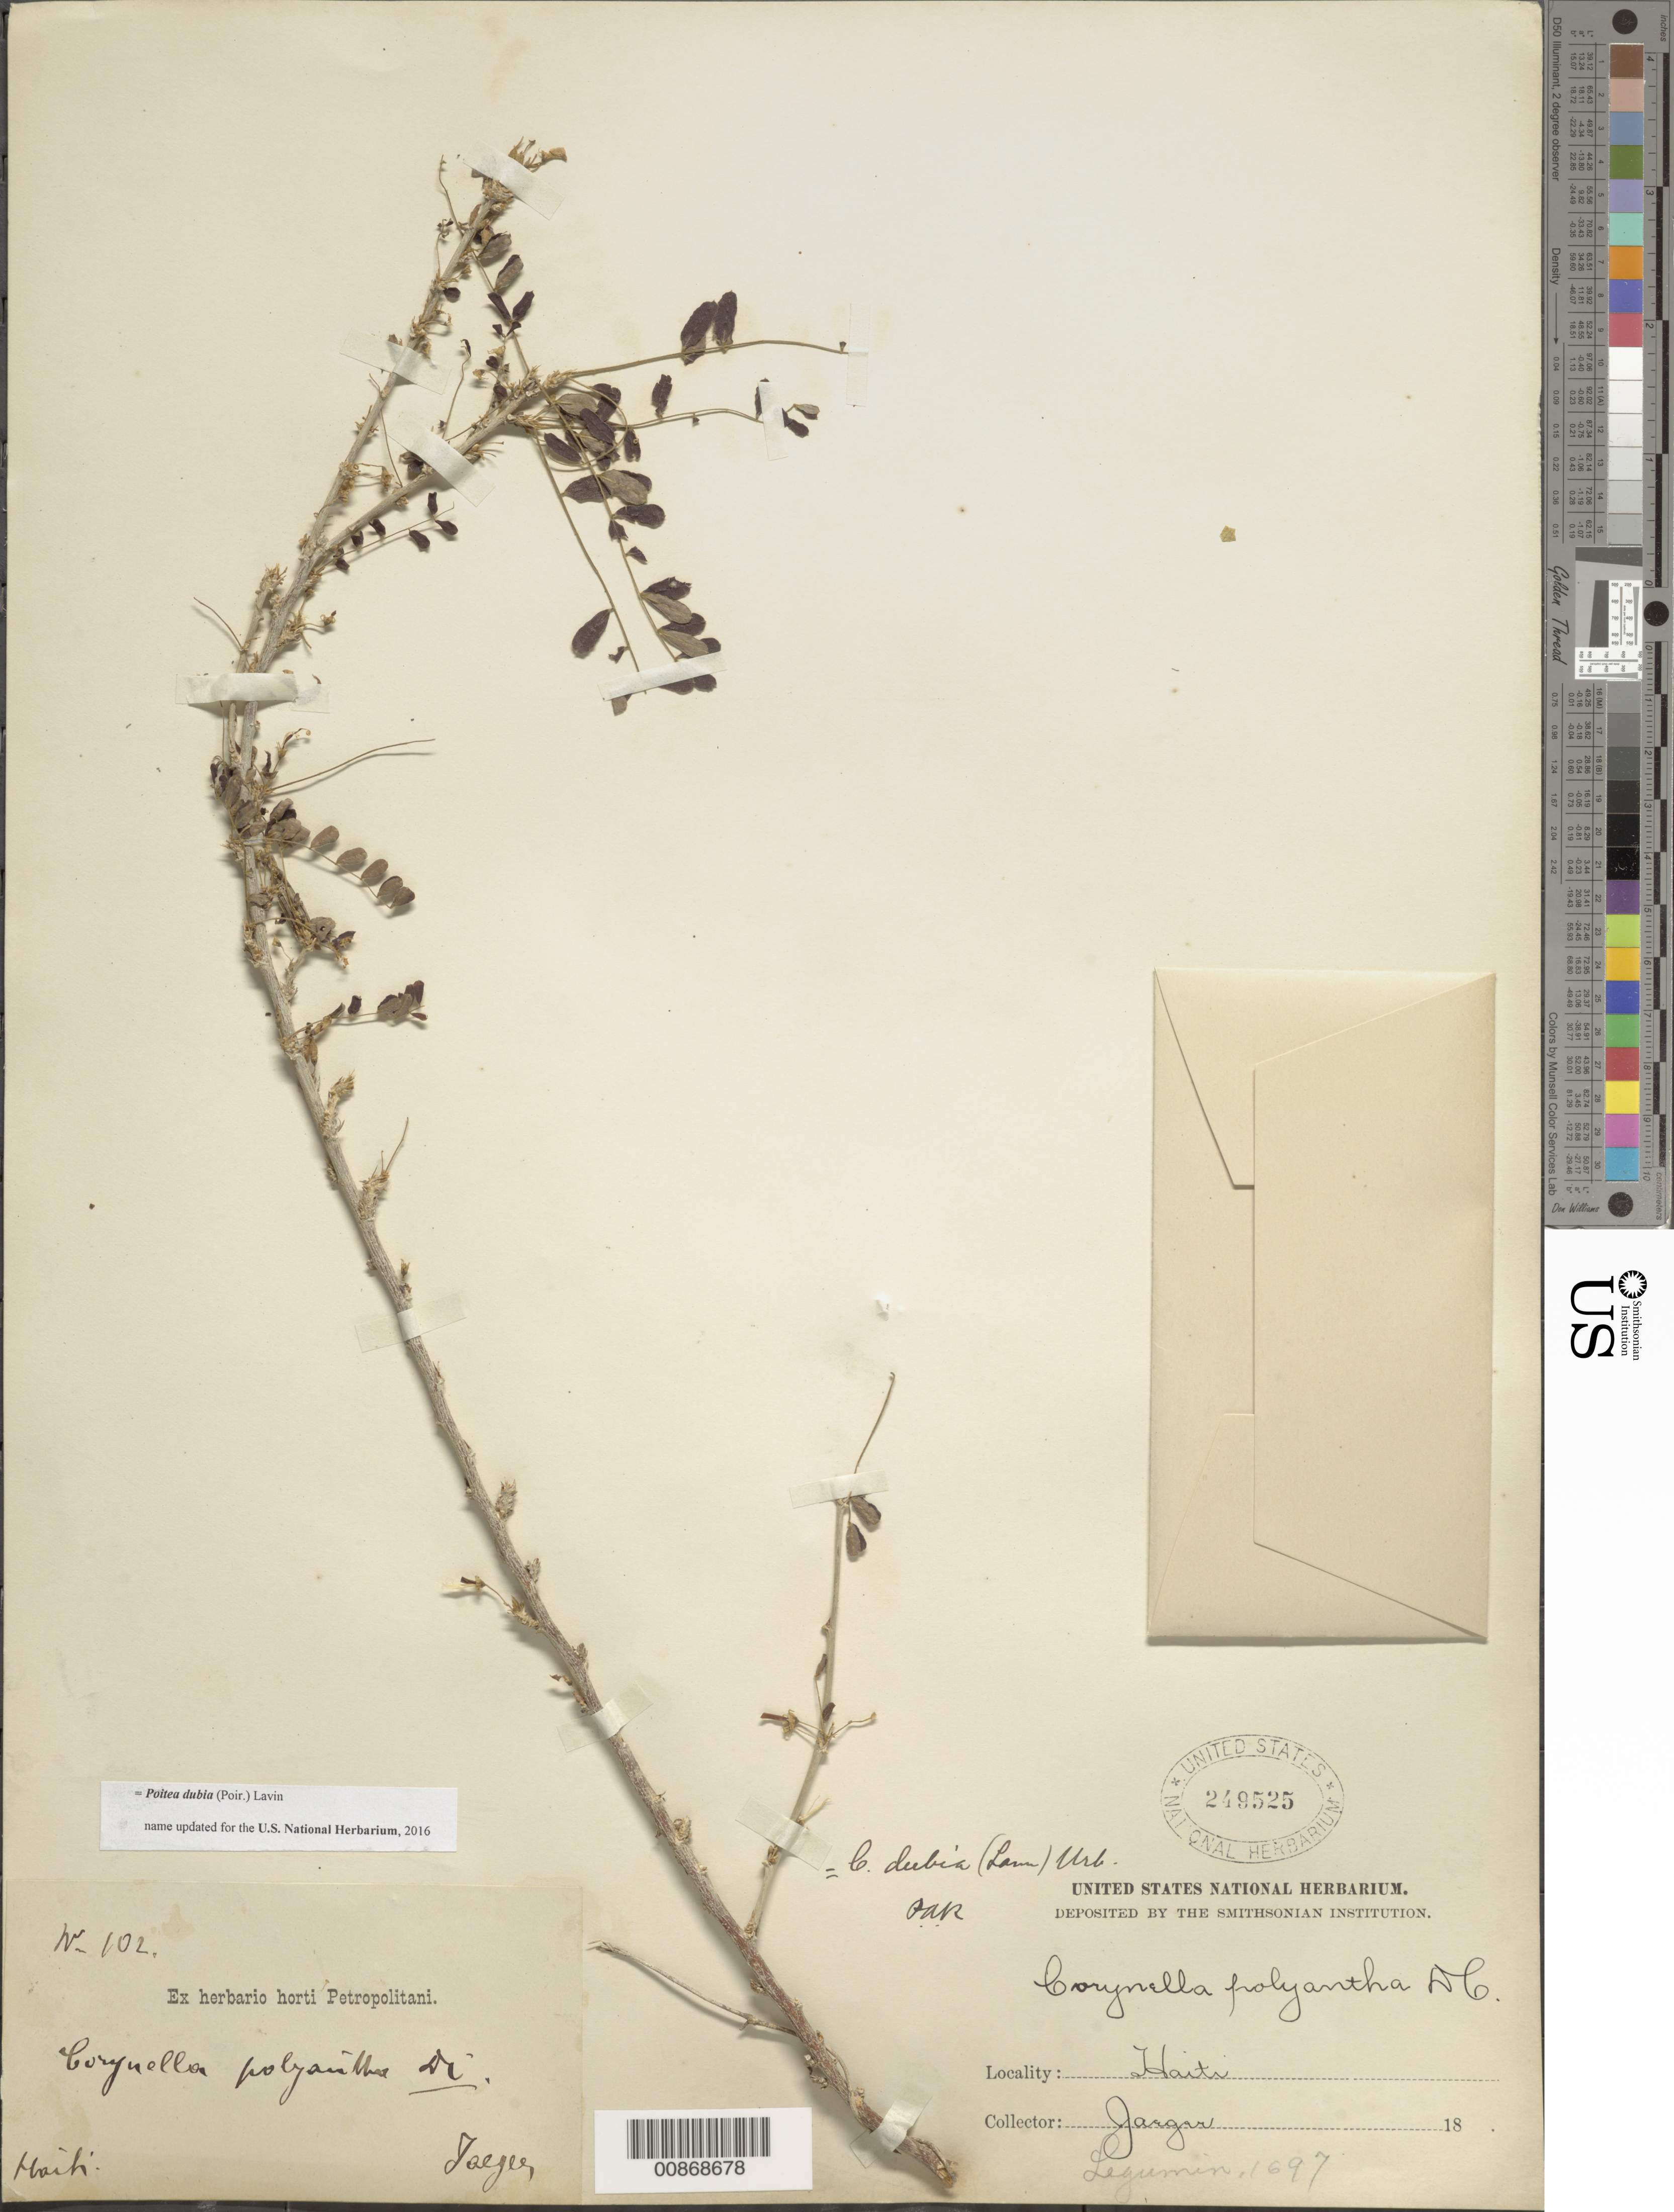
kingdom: Plantae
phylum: Tracheophyta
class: Magnoliopsida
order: Fabales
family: Fabaceae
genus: Poitea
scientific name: Poitea dubia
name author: (Poir.) Lavin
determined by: Rydberg, P. A.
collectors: -. Jaeger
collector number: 102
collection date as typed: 18--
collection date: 1800/1899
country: Haiti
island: Hispaniola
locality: Haiti.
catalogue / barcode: US 249525